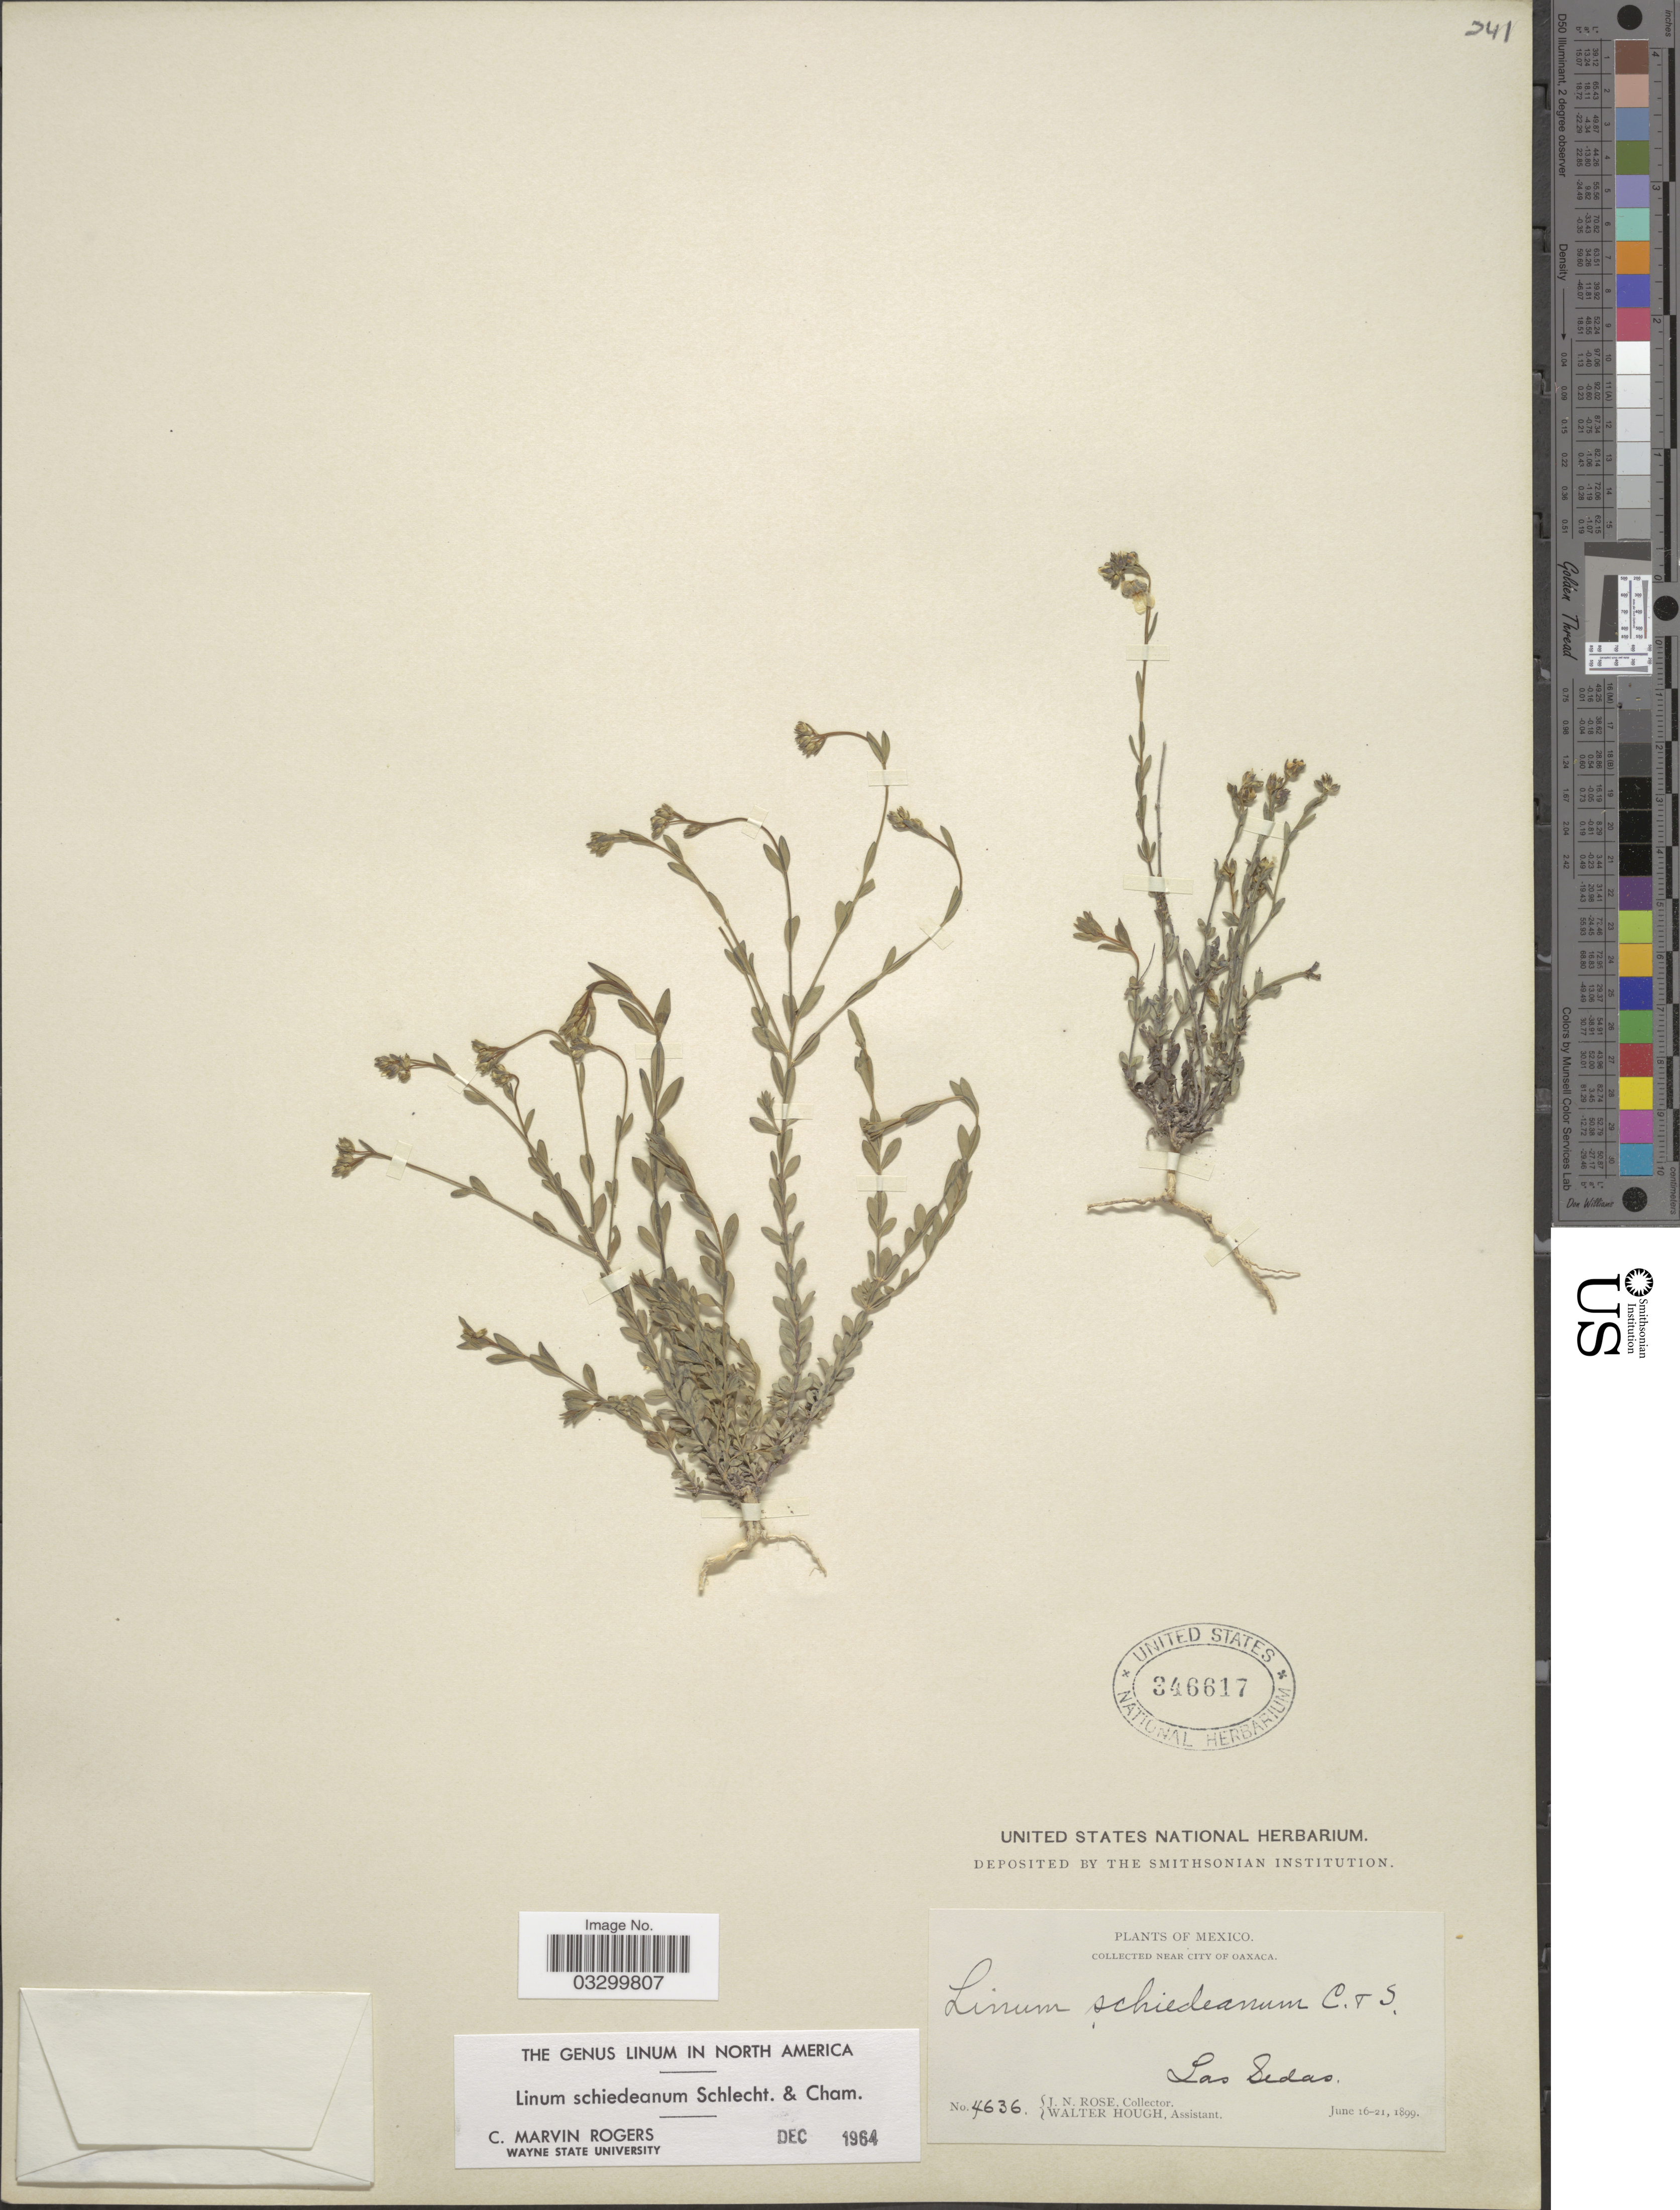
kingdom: Plantae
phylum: Tracheophyta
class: Magnoliopsida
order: Malpighiales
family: Linaceae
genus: Linum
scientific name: Linum schiedeanum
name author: Schltdl. & Cham.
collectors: J. N. Rose & W. Hough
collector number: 4636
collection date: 1899-06-16/1899-06-21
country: Mexico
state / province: Oaxaca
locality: Near City of Oaxaca. La Sedas.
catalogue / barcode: US 346617